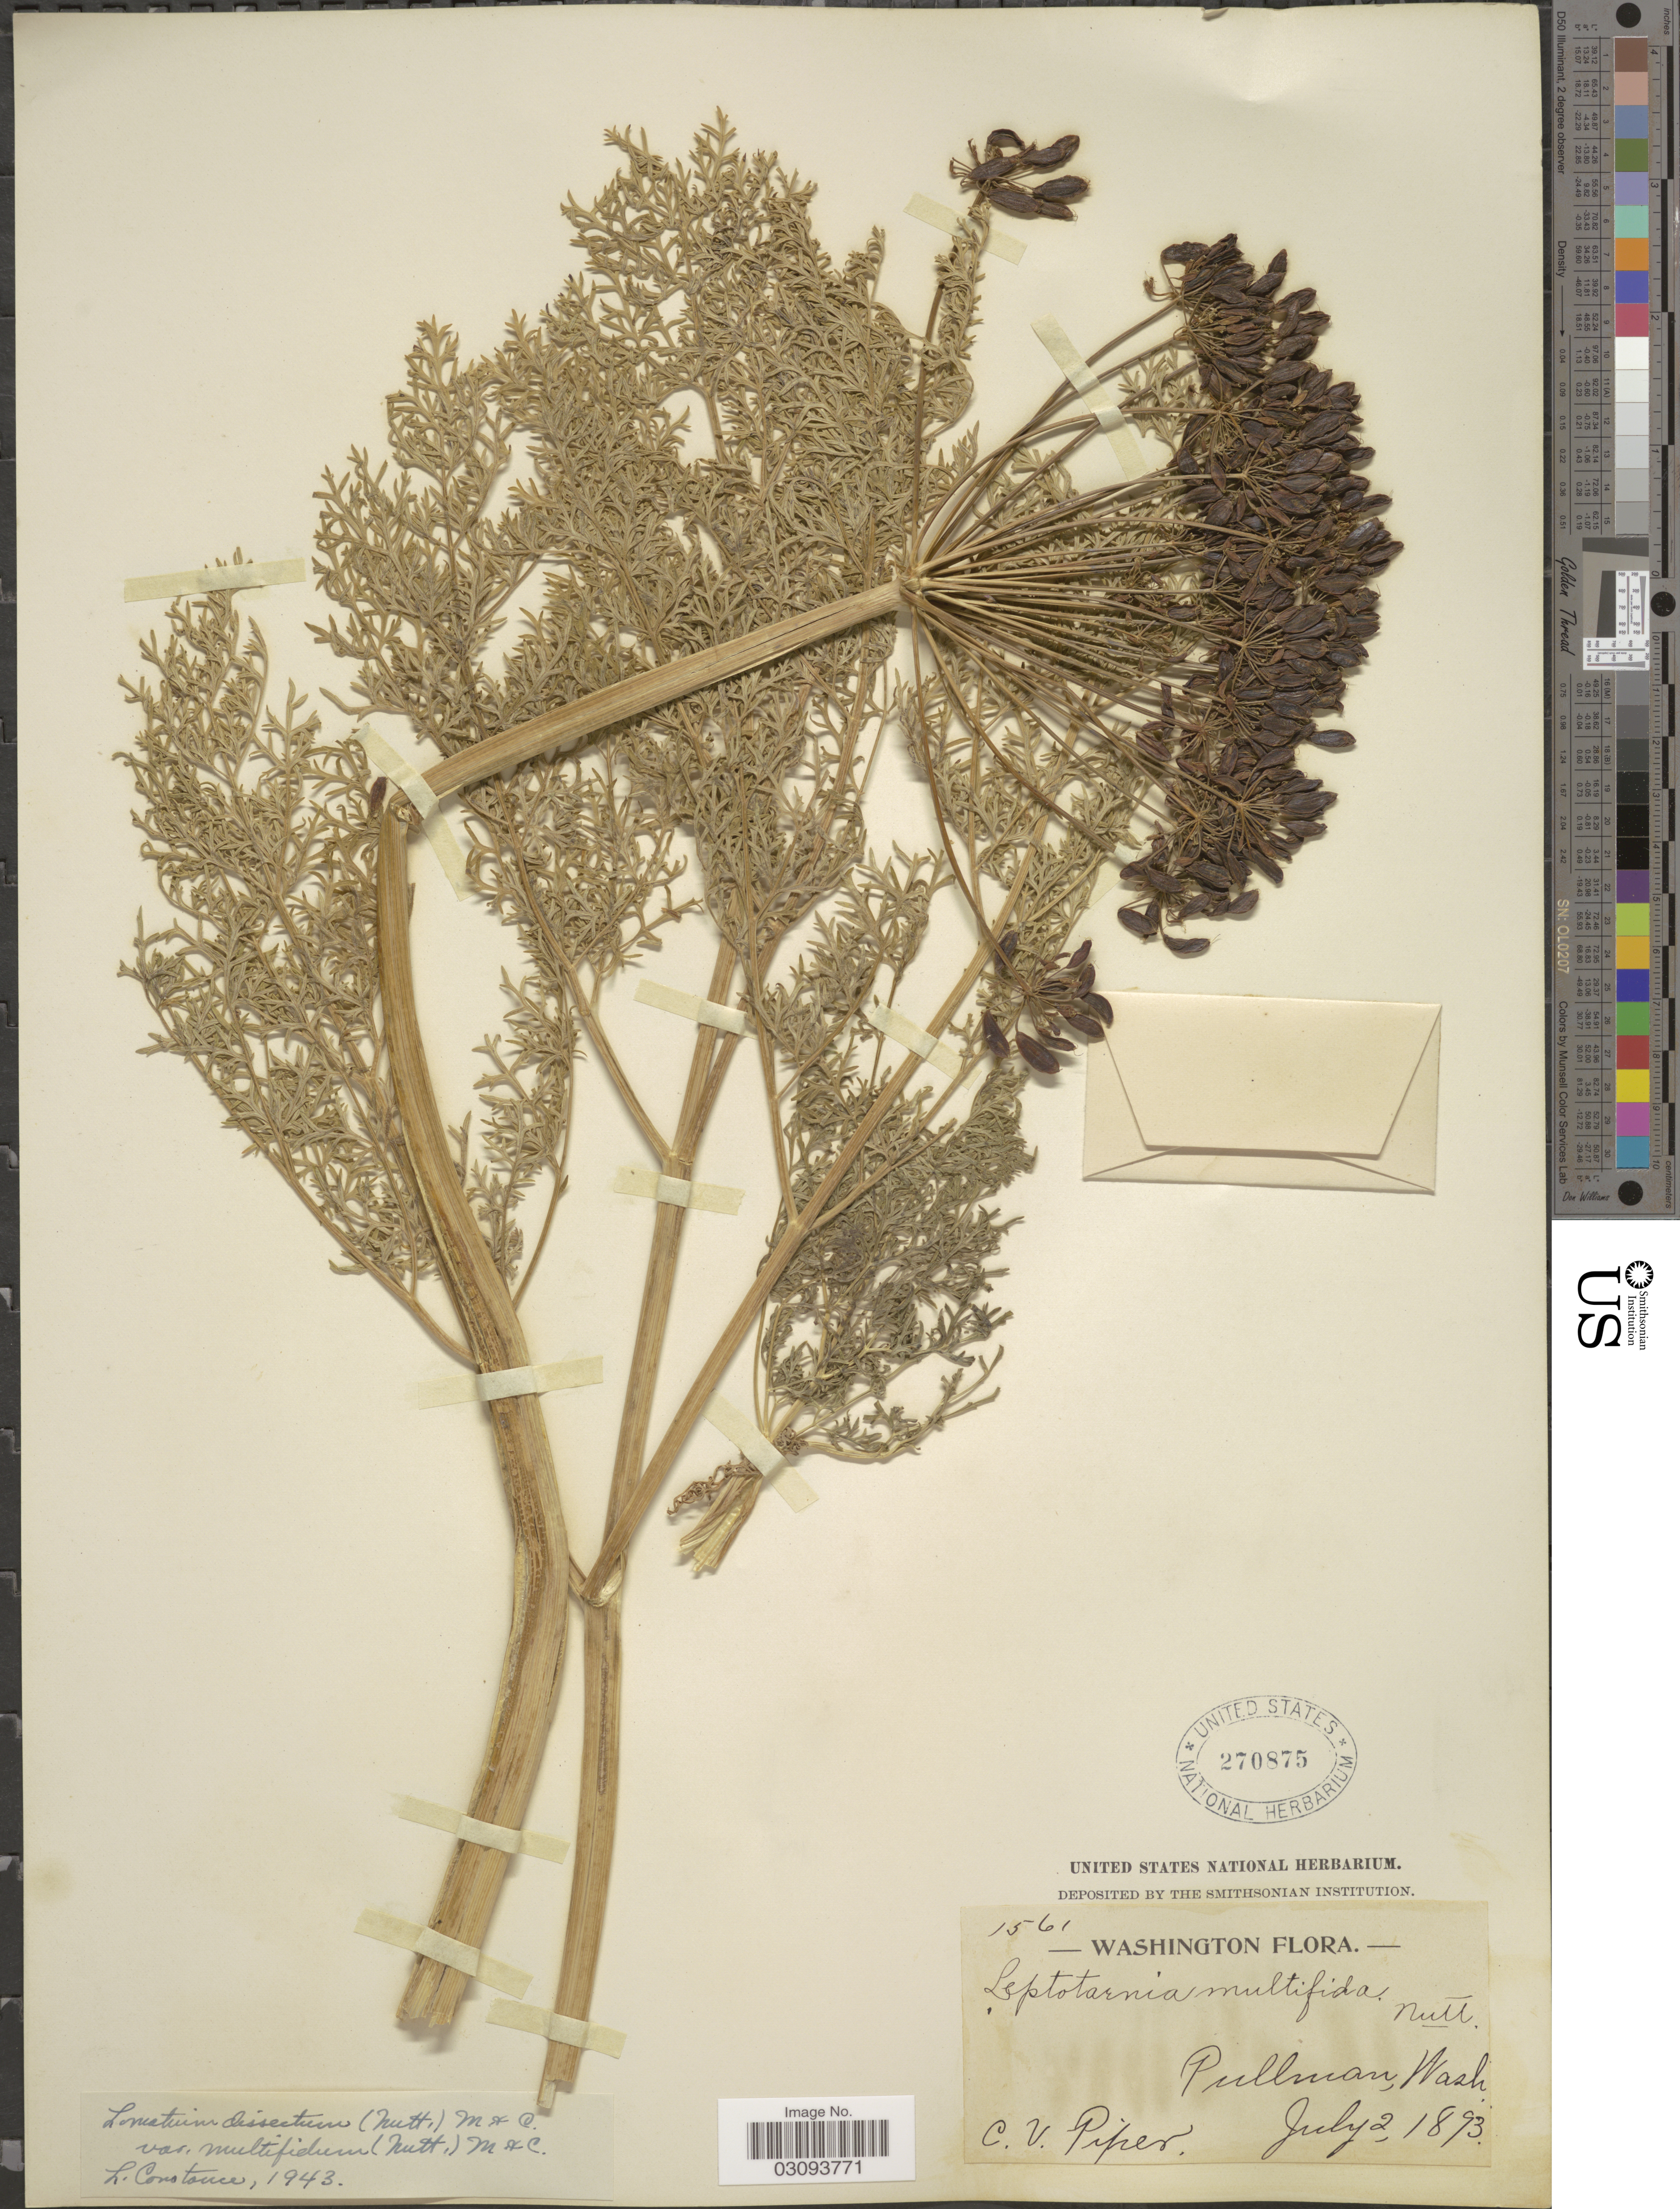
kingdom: Plantae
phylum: Tracheophyta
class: Magnoliopsida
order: Apiales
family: Apiaceae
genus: Lomatium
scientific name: Lomatium dissectum var. multifidum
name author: (Nutt.) Mathias & Constance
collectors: C. V. Piper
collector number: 1561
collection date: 1893-07-02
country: United States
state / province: Washington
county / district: Whitman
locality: Pullman.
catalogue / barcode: US 270875